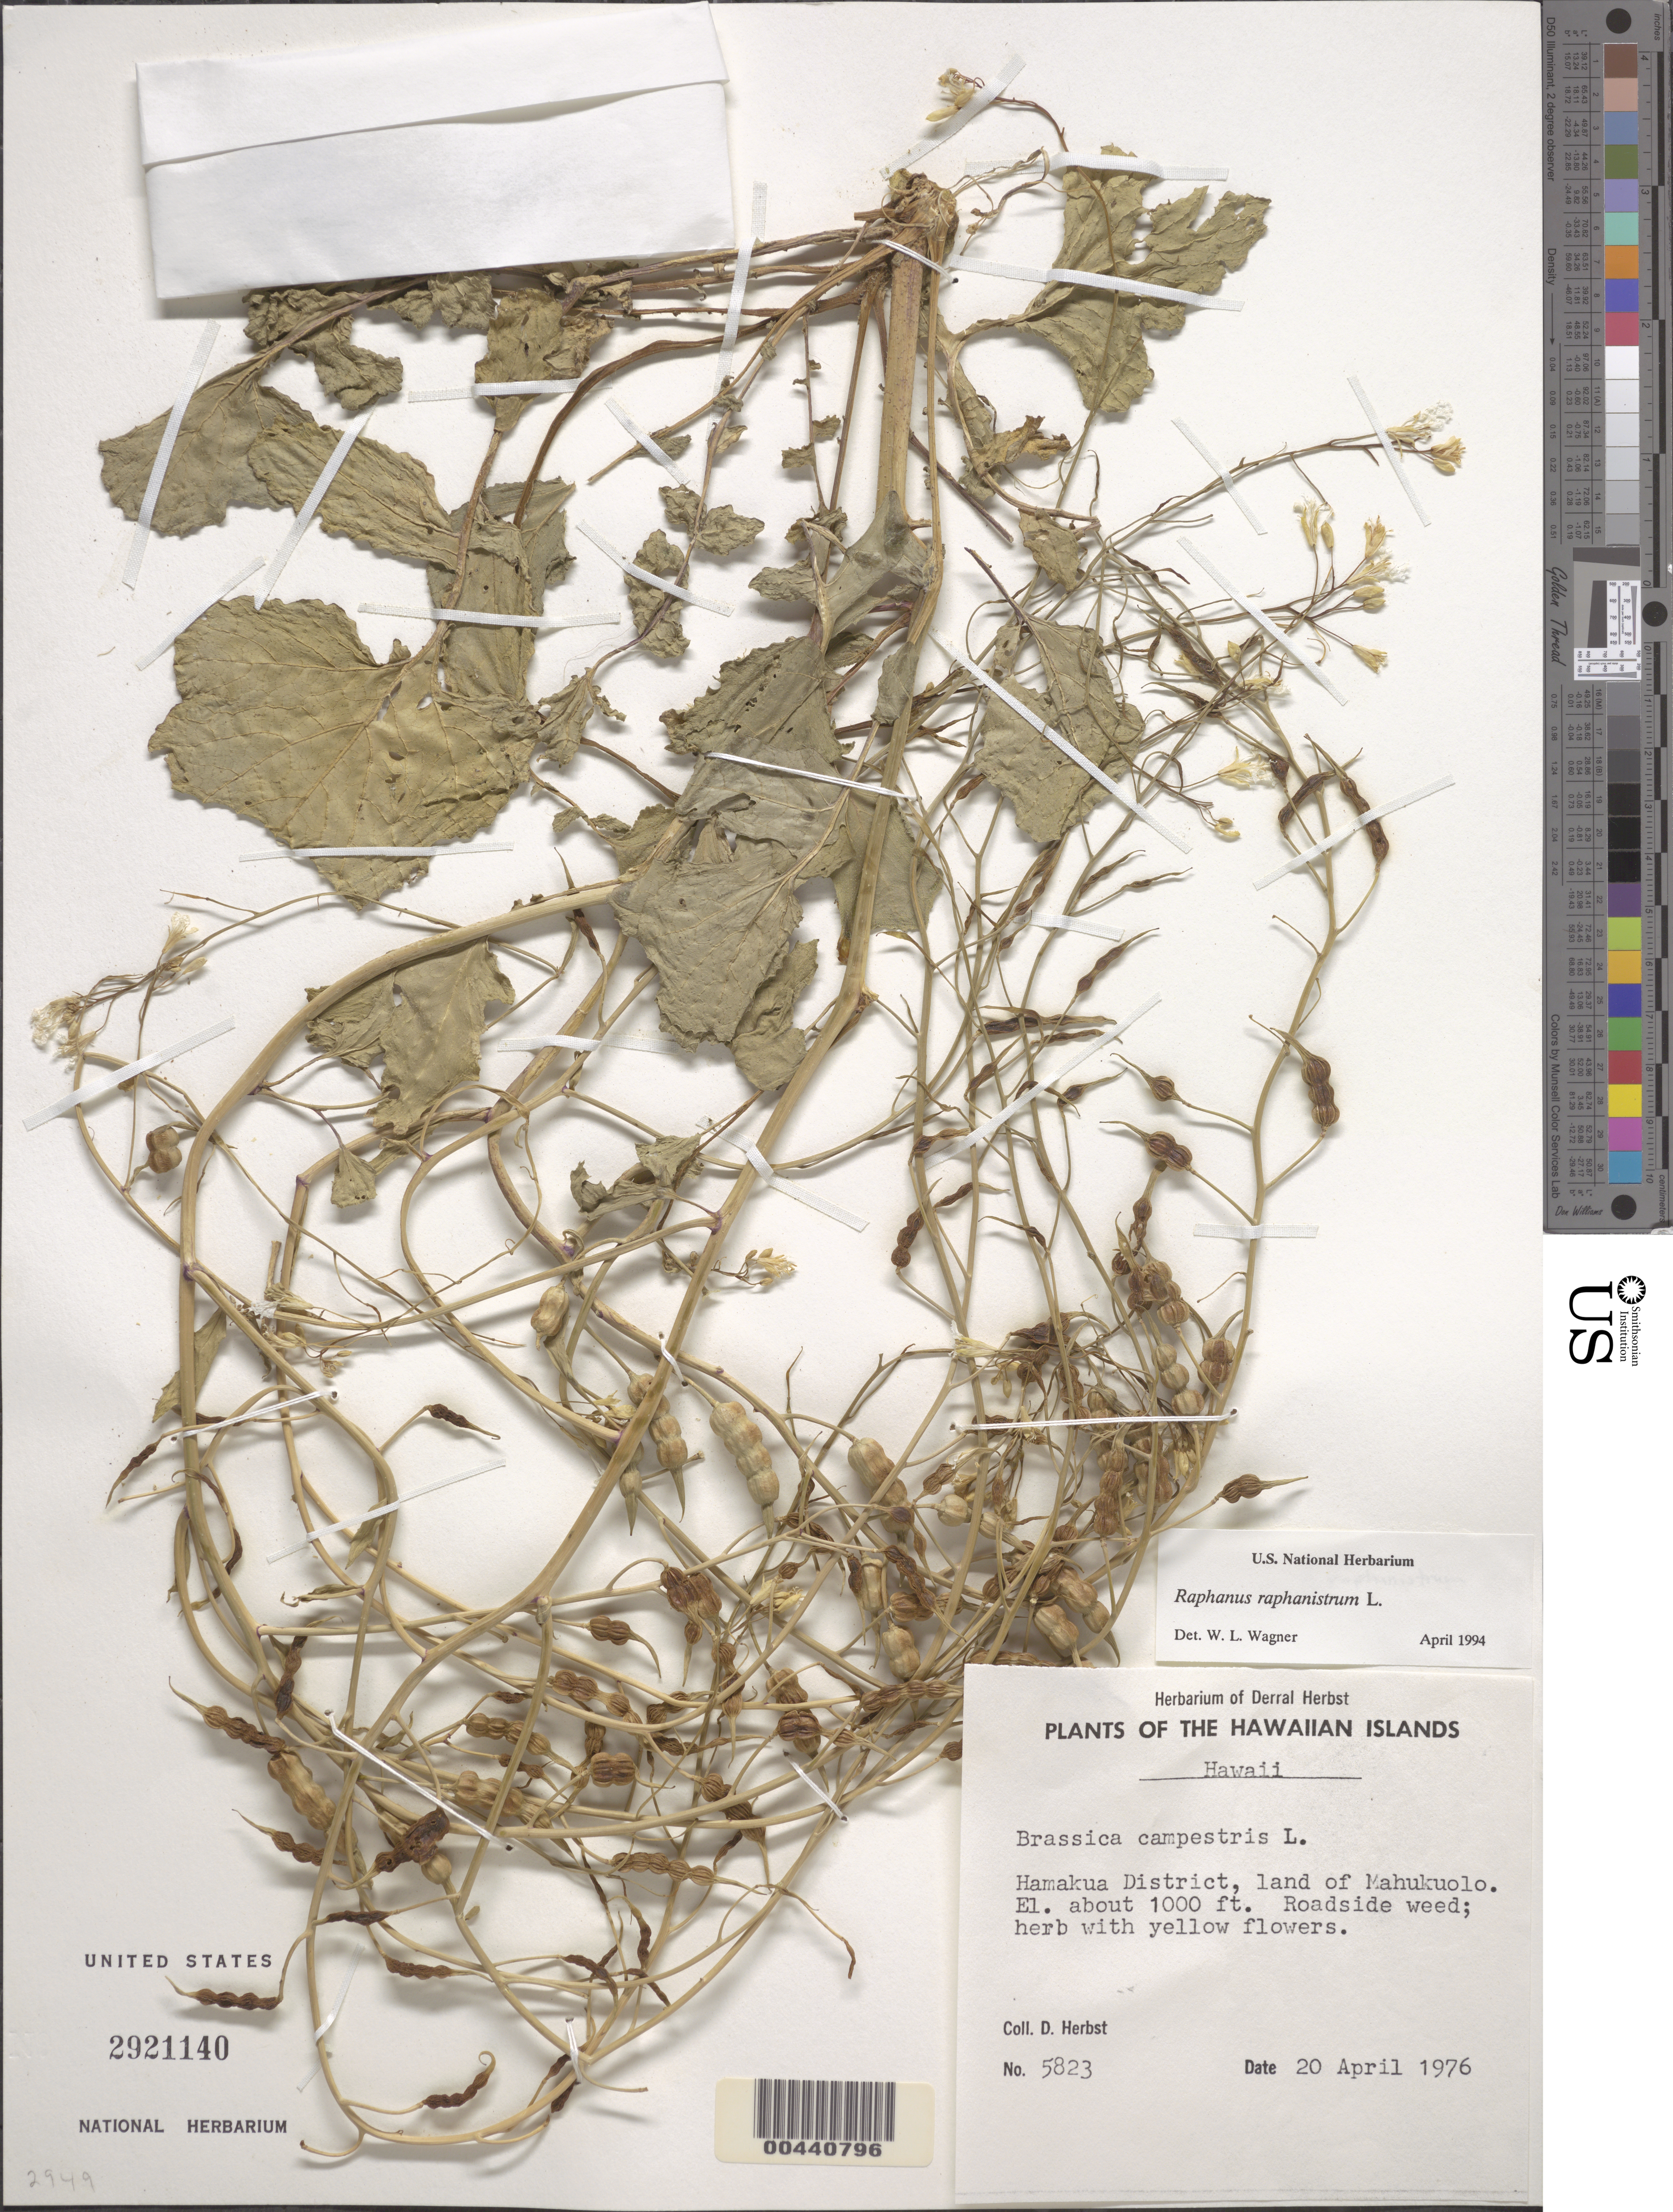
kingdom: Plantae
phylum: Tracheophyta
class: Magnoliopsida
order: Brassicales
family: Brassicaceae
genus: Raphanus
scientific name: Raphanus raphanistrum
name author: L.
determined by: Wagner, W. L., (BOT), Smithsonian Institution - National Museum of Natural History (UNITED STATES)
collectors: D. R. Herbst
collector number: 5823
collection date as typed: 20 Apr 1994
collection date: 1994-04-20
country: United States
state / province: Hawaii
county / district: Hawaii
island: Hawaii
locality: Hamakua District, land of Mahukolo.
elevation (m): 305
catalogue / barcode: US 2921140